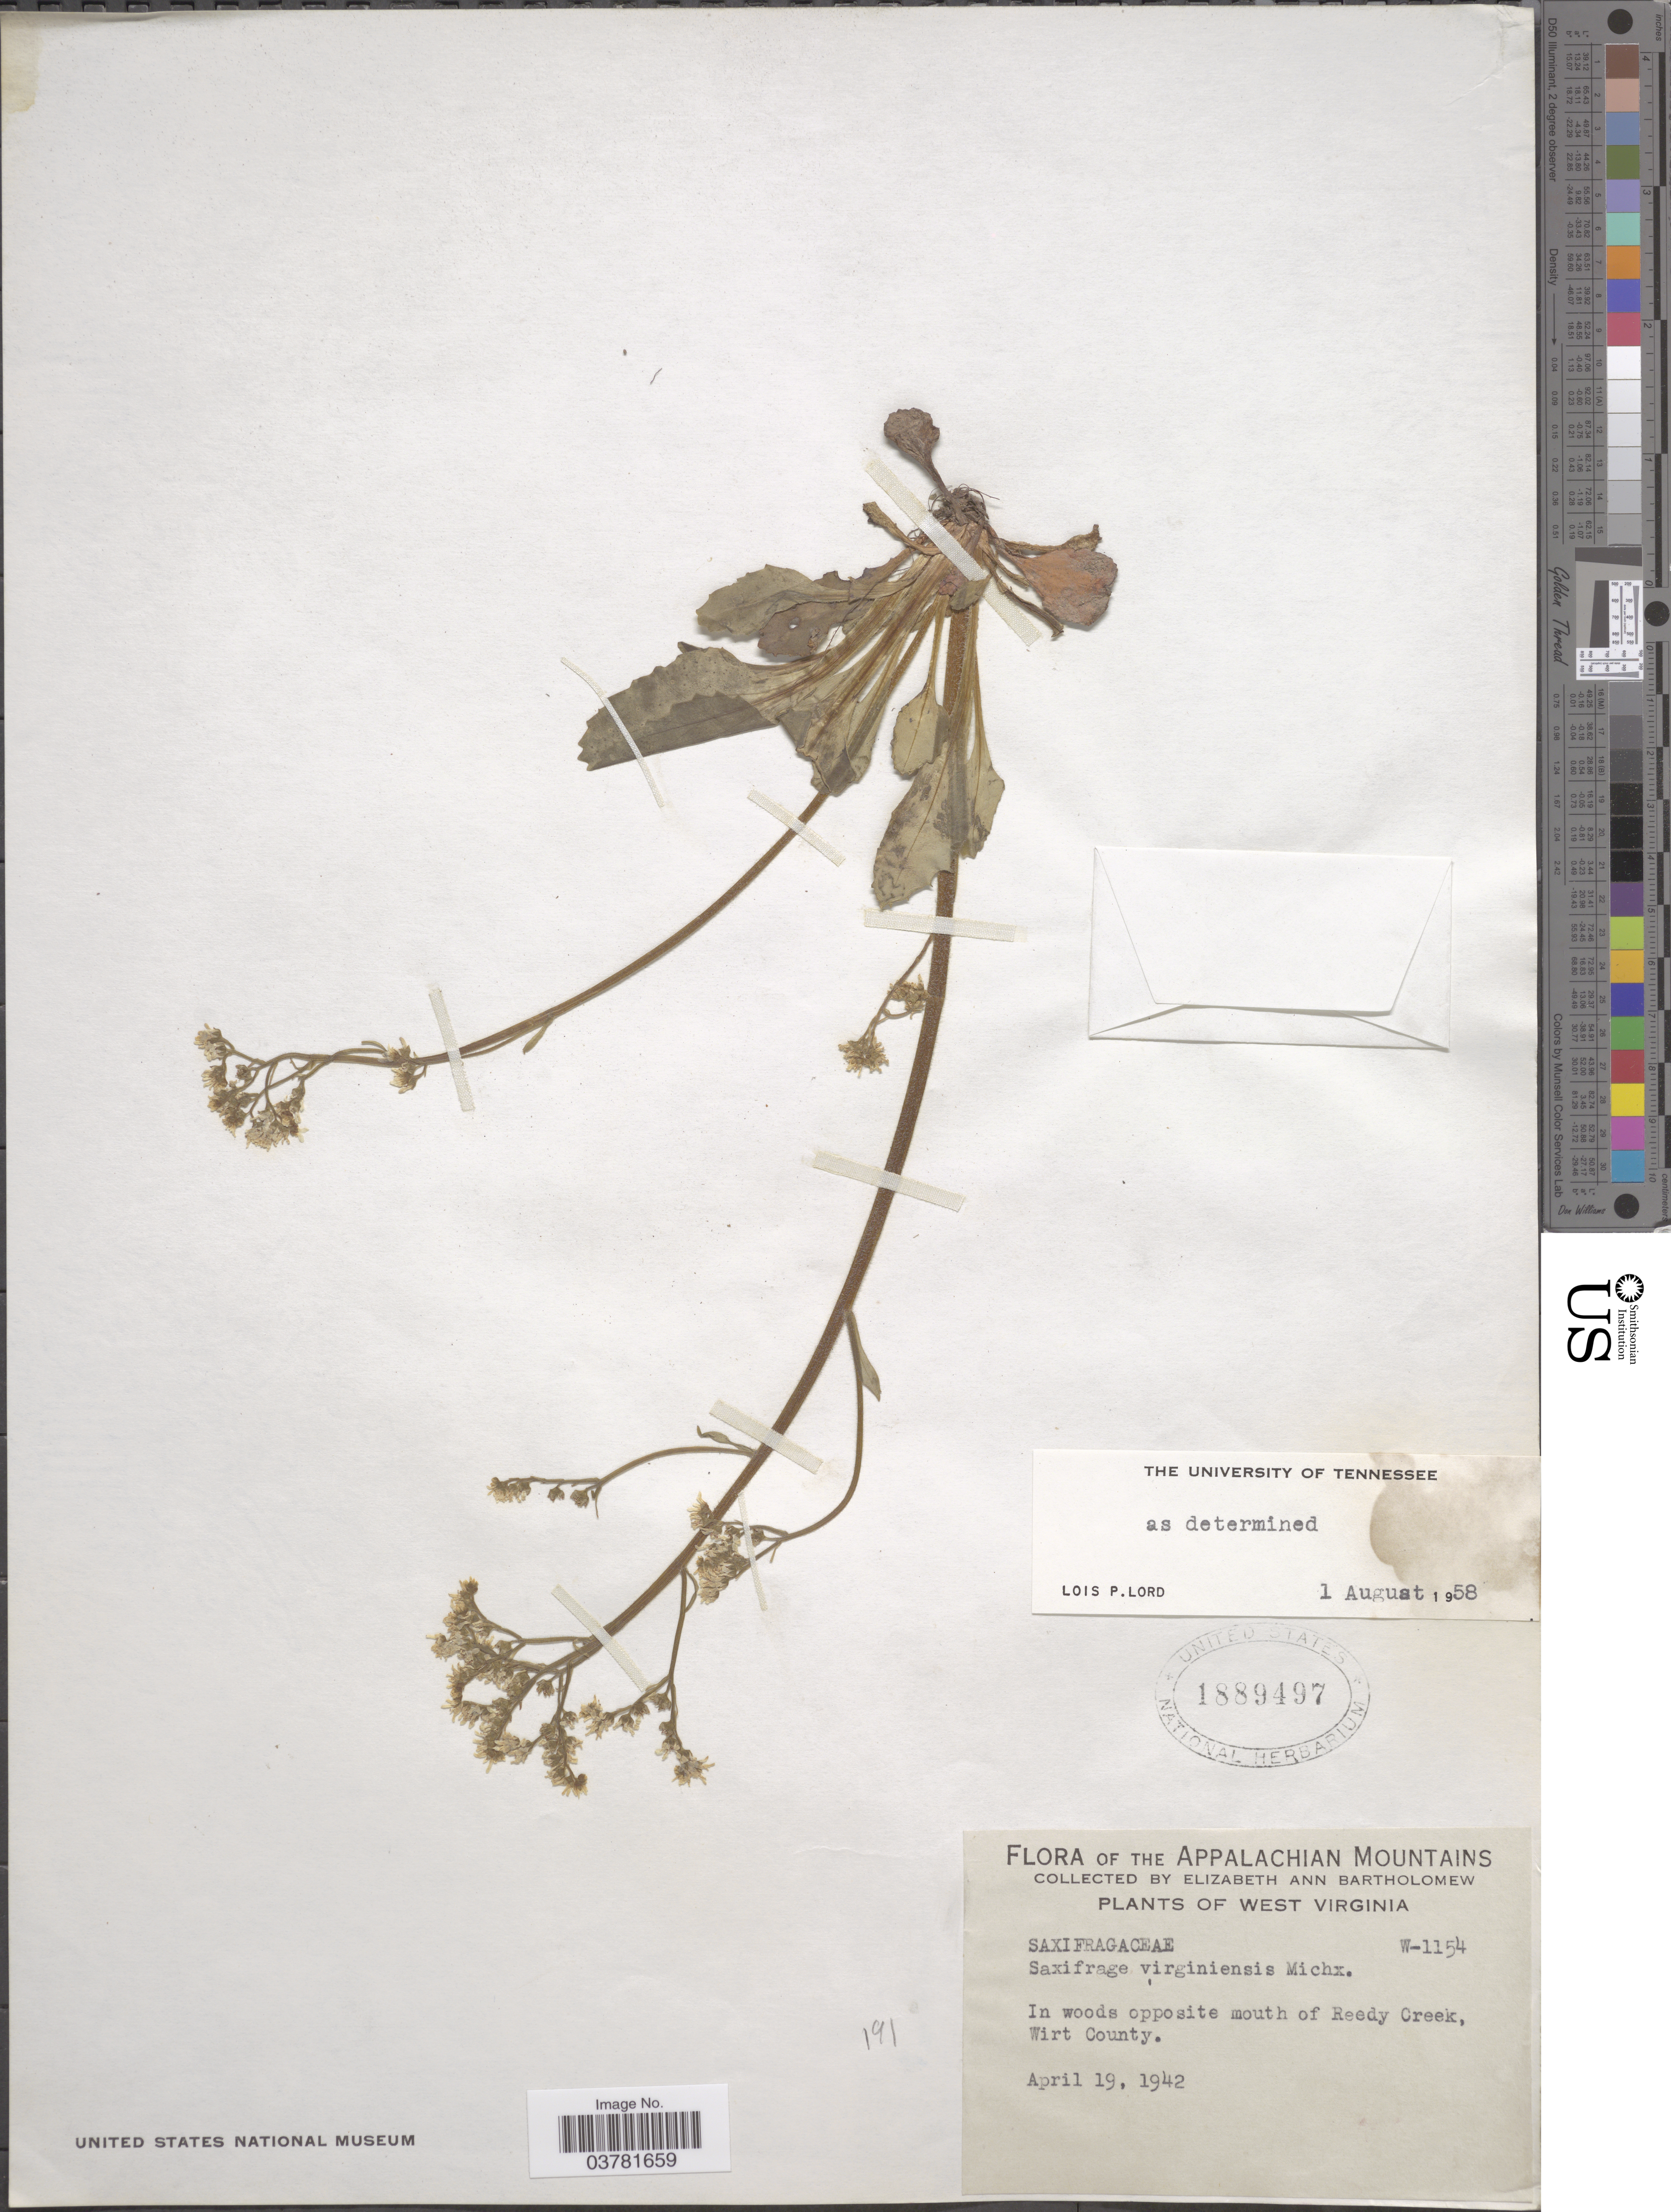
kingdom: Plantae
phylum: Tracheophyta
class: Magnoliopsida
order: Saxifragales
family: Saxifragaceae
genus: Micranthes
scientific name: Micranthes virginiensis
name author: (Michx.) Small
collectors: E. Bartholomew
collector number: W-1154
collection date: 1942-04-19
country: United States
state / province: West Virginia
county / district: Wirt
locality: The Appalachian Mountains. In woods opposite mouth of Reedy Creek, Wirt County.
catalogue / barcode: US 1889497